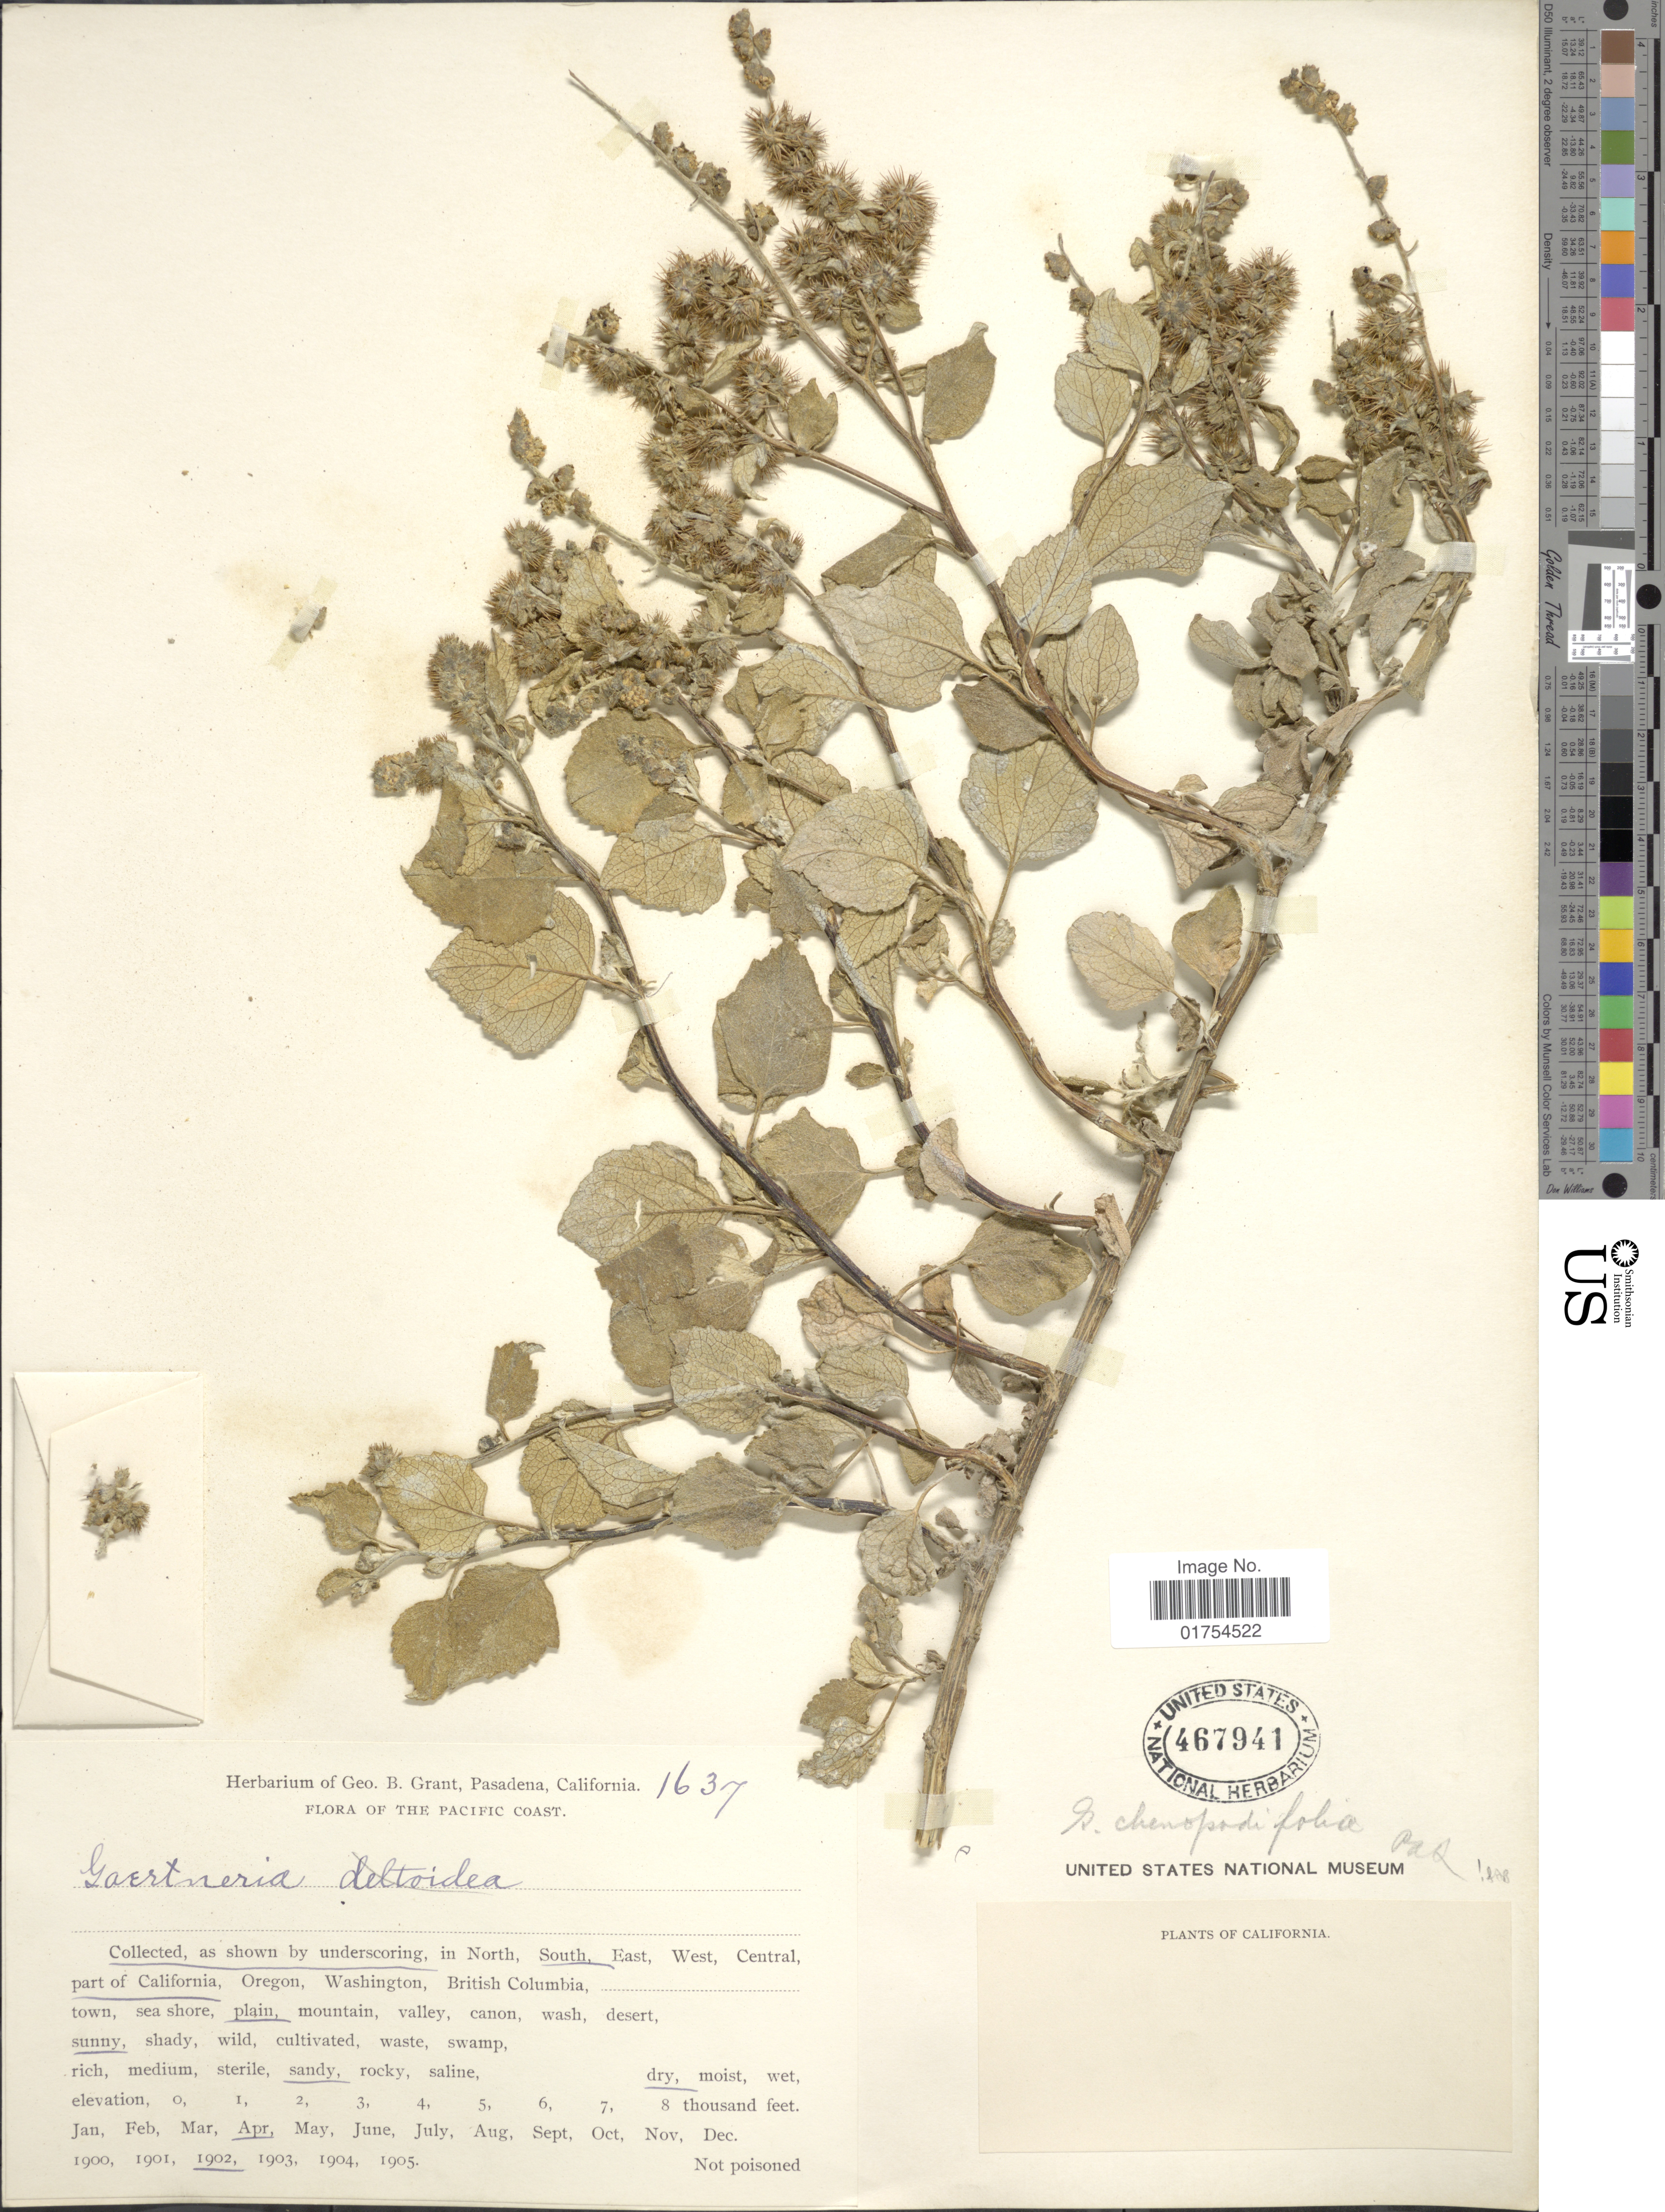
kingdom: Plantae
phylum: Tracheophyta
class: Magnoliopsida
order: Asterales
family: Asteraceae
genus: Franseria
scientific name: Franseria chenopodiifolia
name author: Benth.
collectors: ex herb. Geo. B. Grant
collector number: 1637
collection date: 1902-04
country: United States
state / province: California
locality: South part of California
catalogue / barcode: US 467941